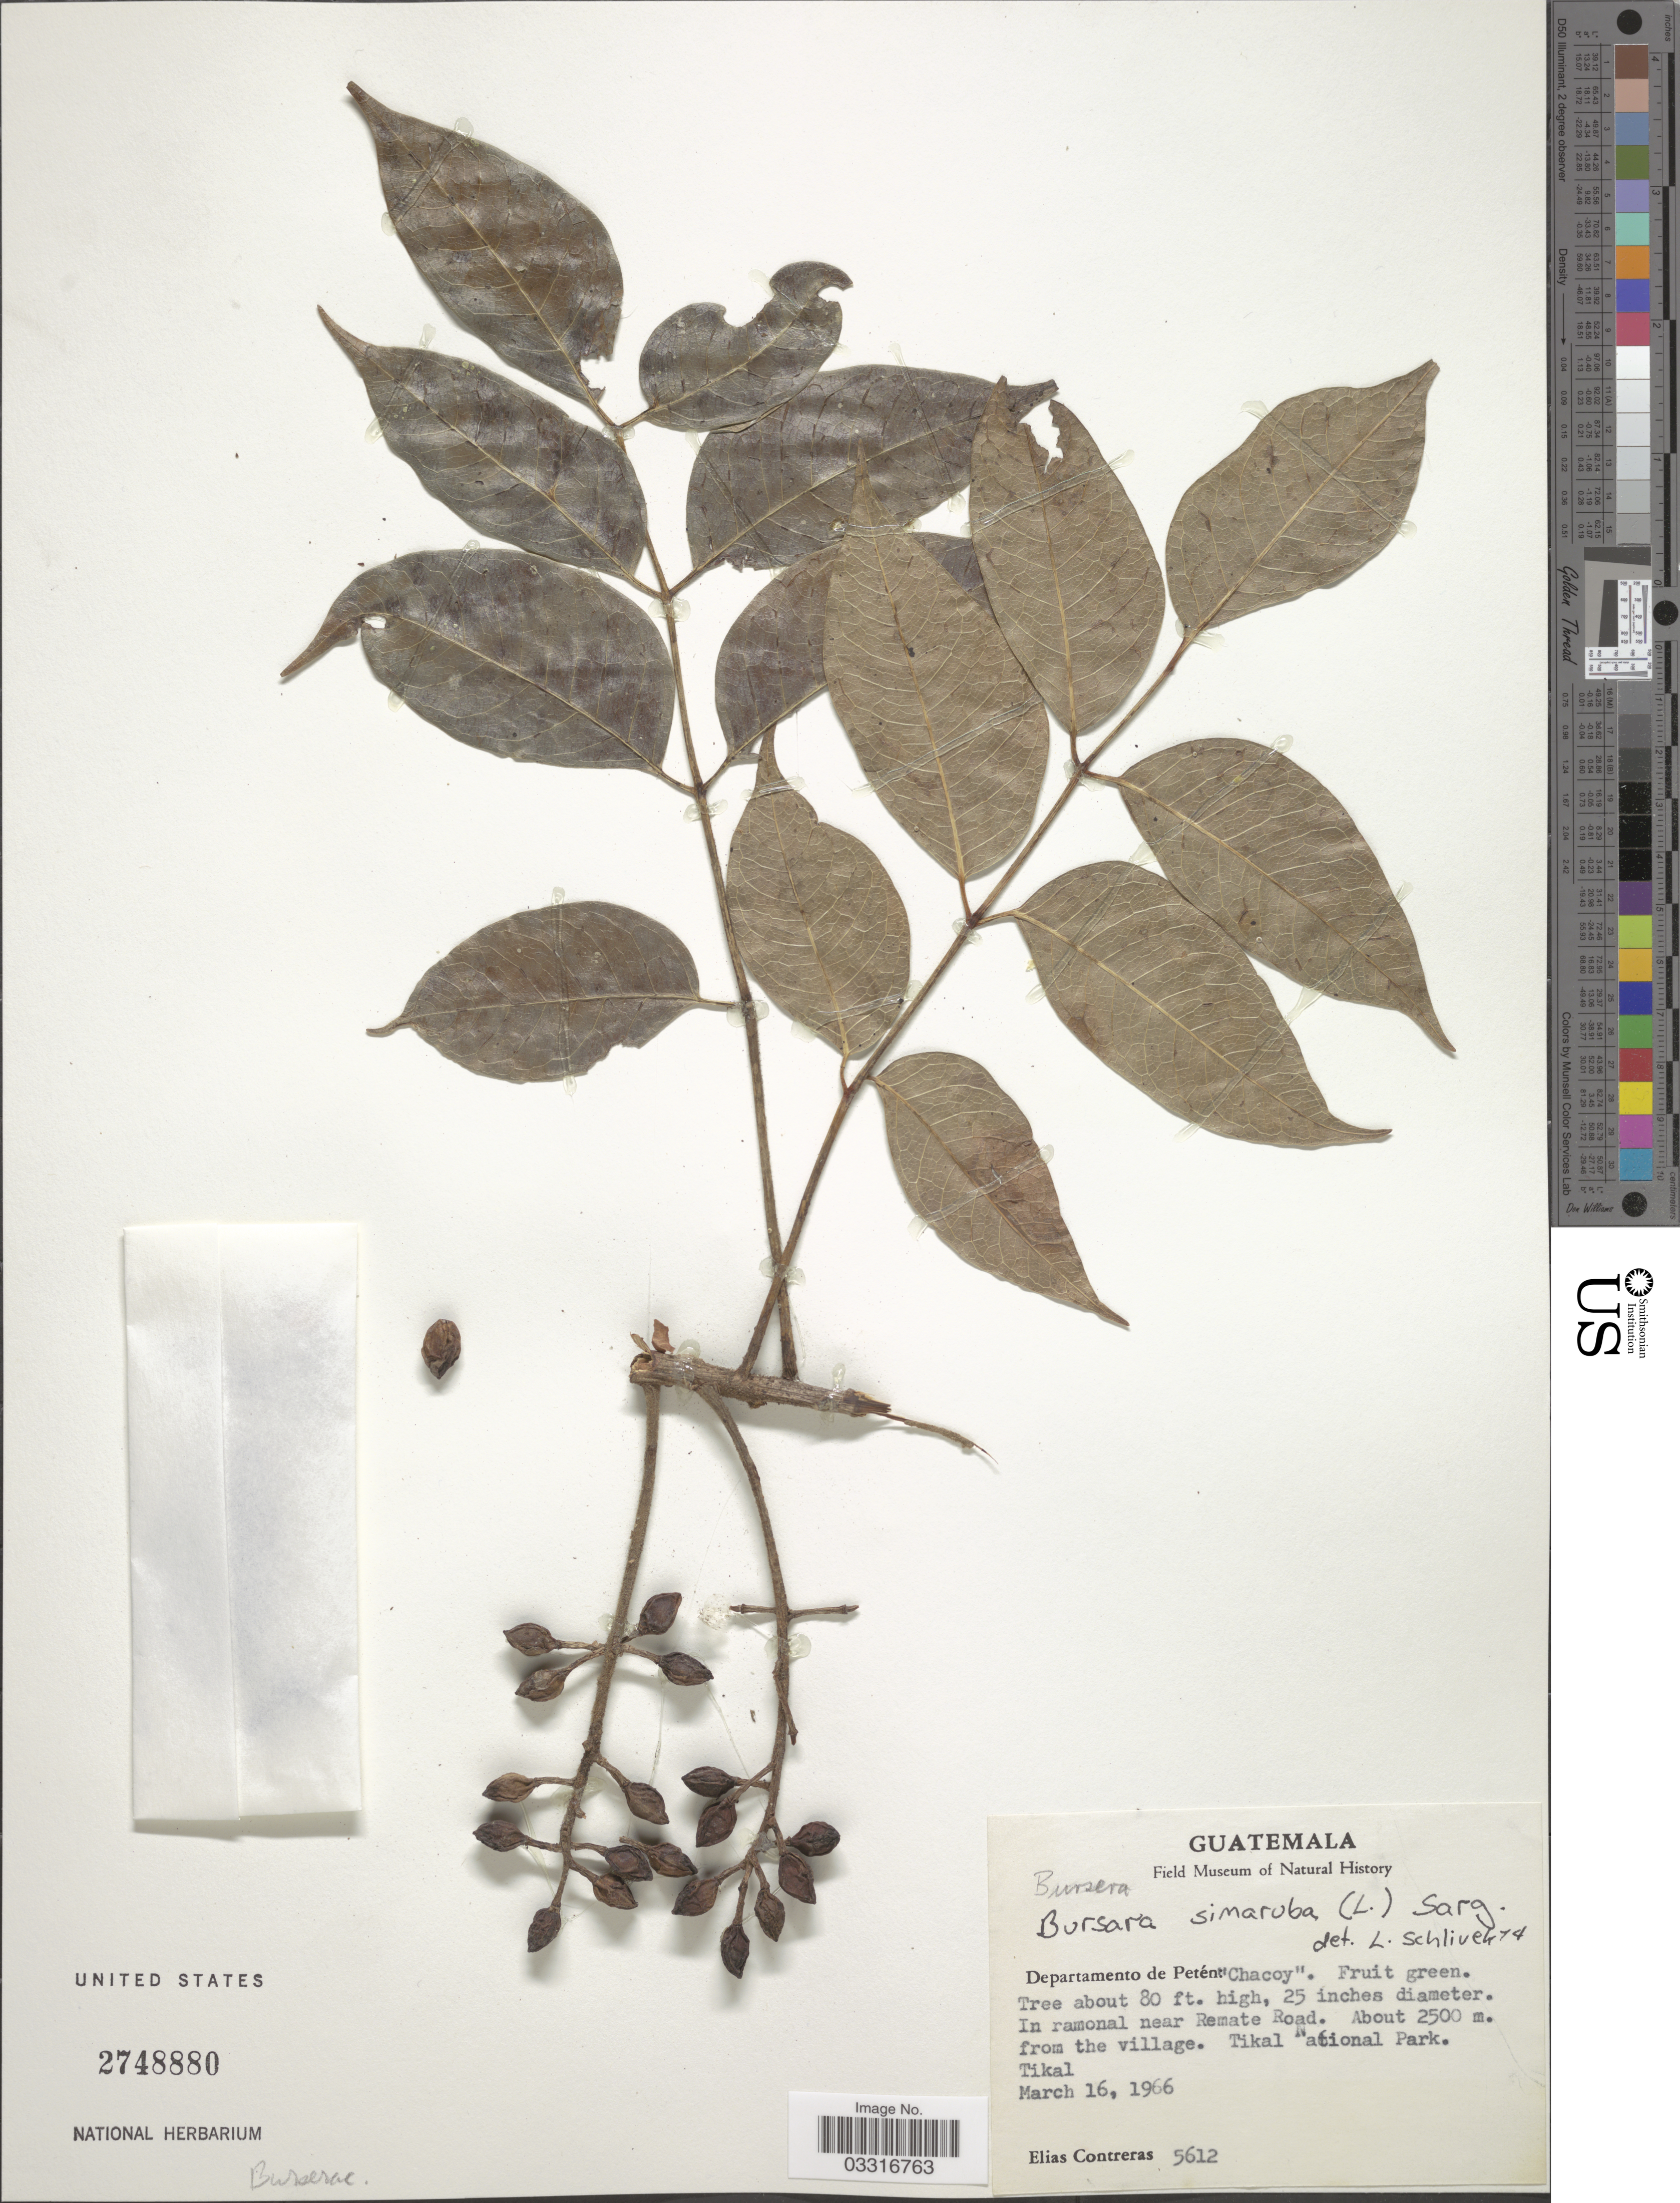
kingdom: Plantae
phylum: Tracheophyta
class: Magnoliopsida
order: Sapindales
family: Burseraceae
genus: Bursera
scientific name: Bursera simaruba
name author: (L.) Sarg.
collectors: E. Contreras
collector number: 5612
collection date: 1966-03-16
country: Guatemala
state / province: El Petén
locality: Departamento de Petén. In ramonal near Remate Road, Tikal National Park, Tikal.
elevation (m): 2500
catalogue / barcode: US 2748880